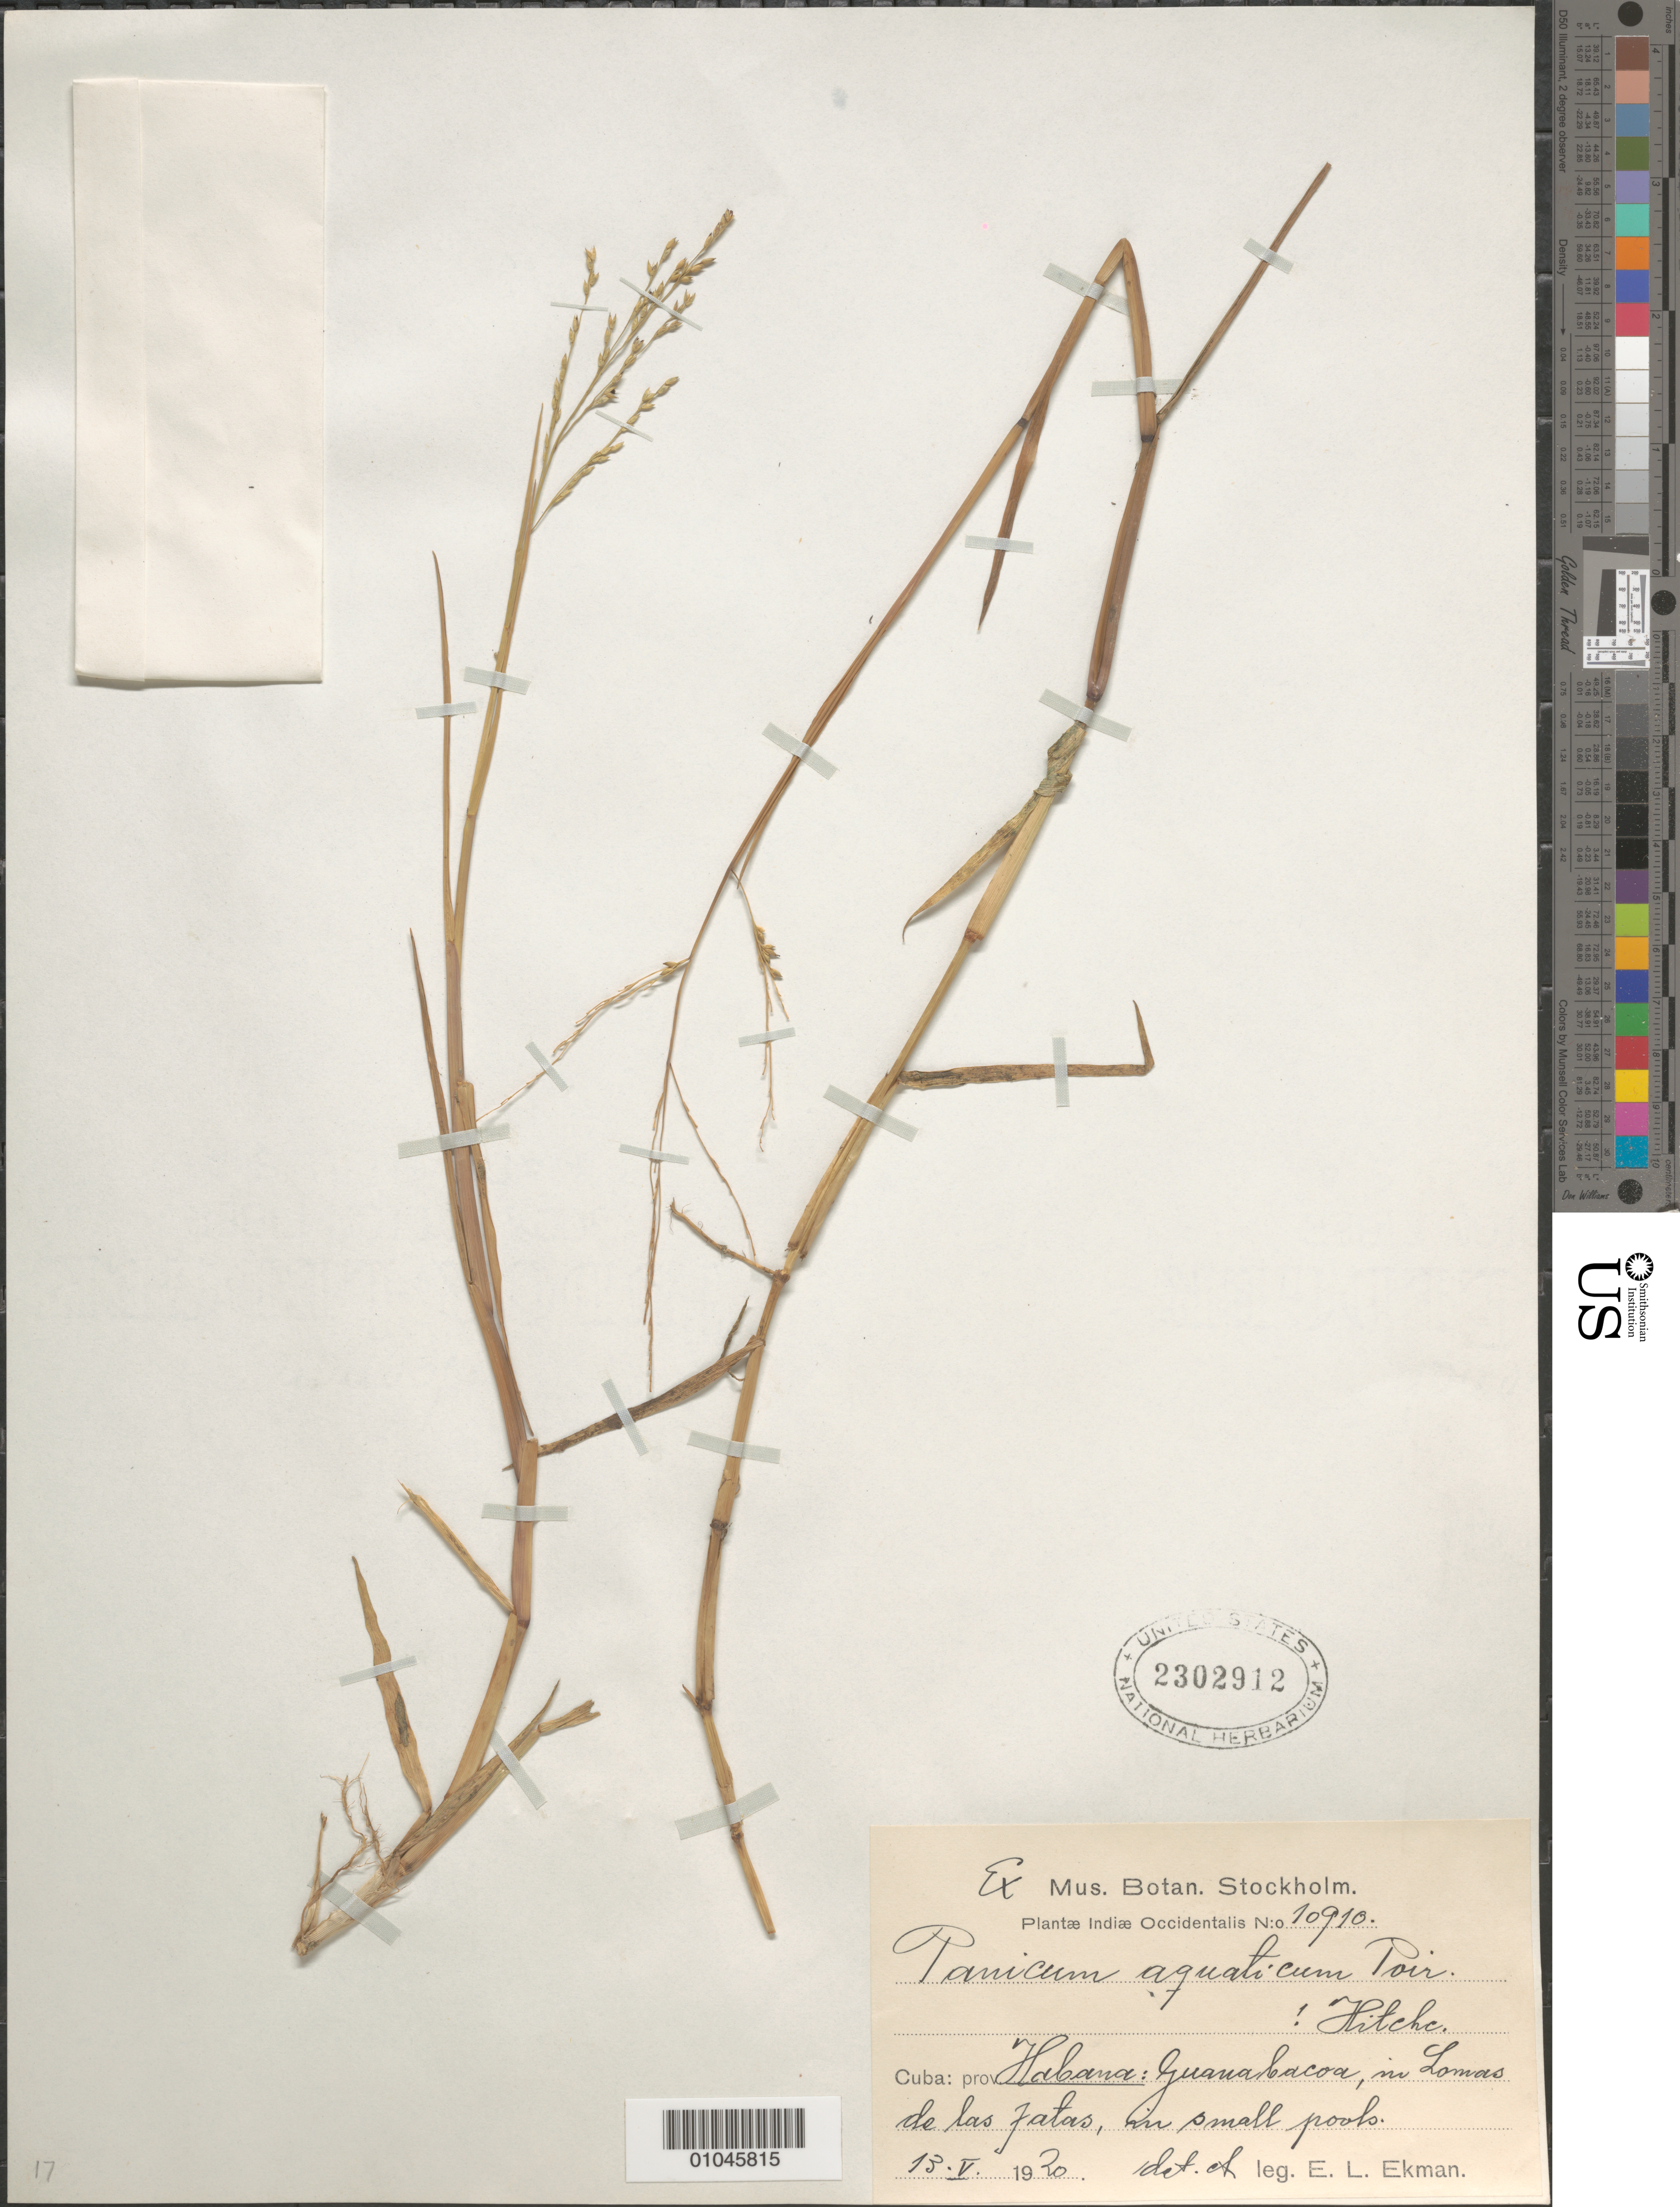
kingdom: Plantae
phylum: Tracheophyta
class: Liliopsida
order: Poales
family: Poaceae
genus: Panicum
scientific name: Panicum aquaticum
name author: Poir.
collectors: E. L. Ekman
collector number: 10910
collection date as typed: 13 May 1920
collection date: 1920-05-13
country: Cuba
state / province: La Habana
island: Cuba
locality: Guanabacon, in lammas de las fatas in small pools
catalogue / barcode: US 2302912